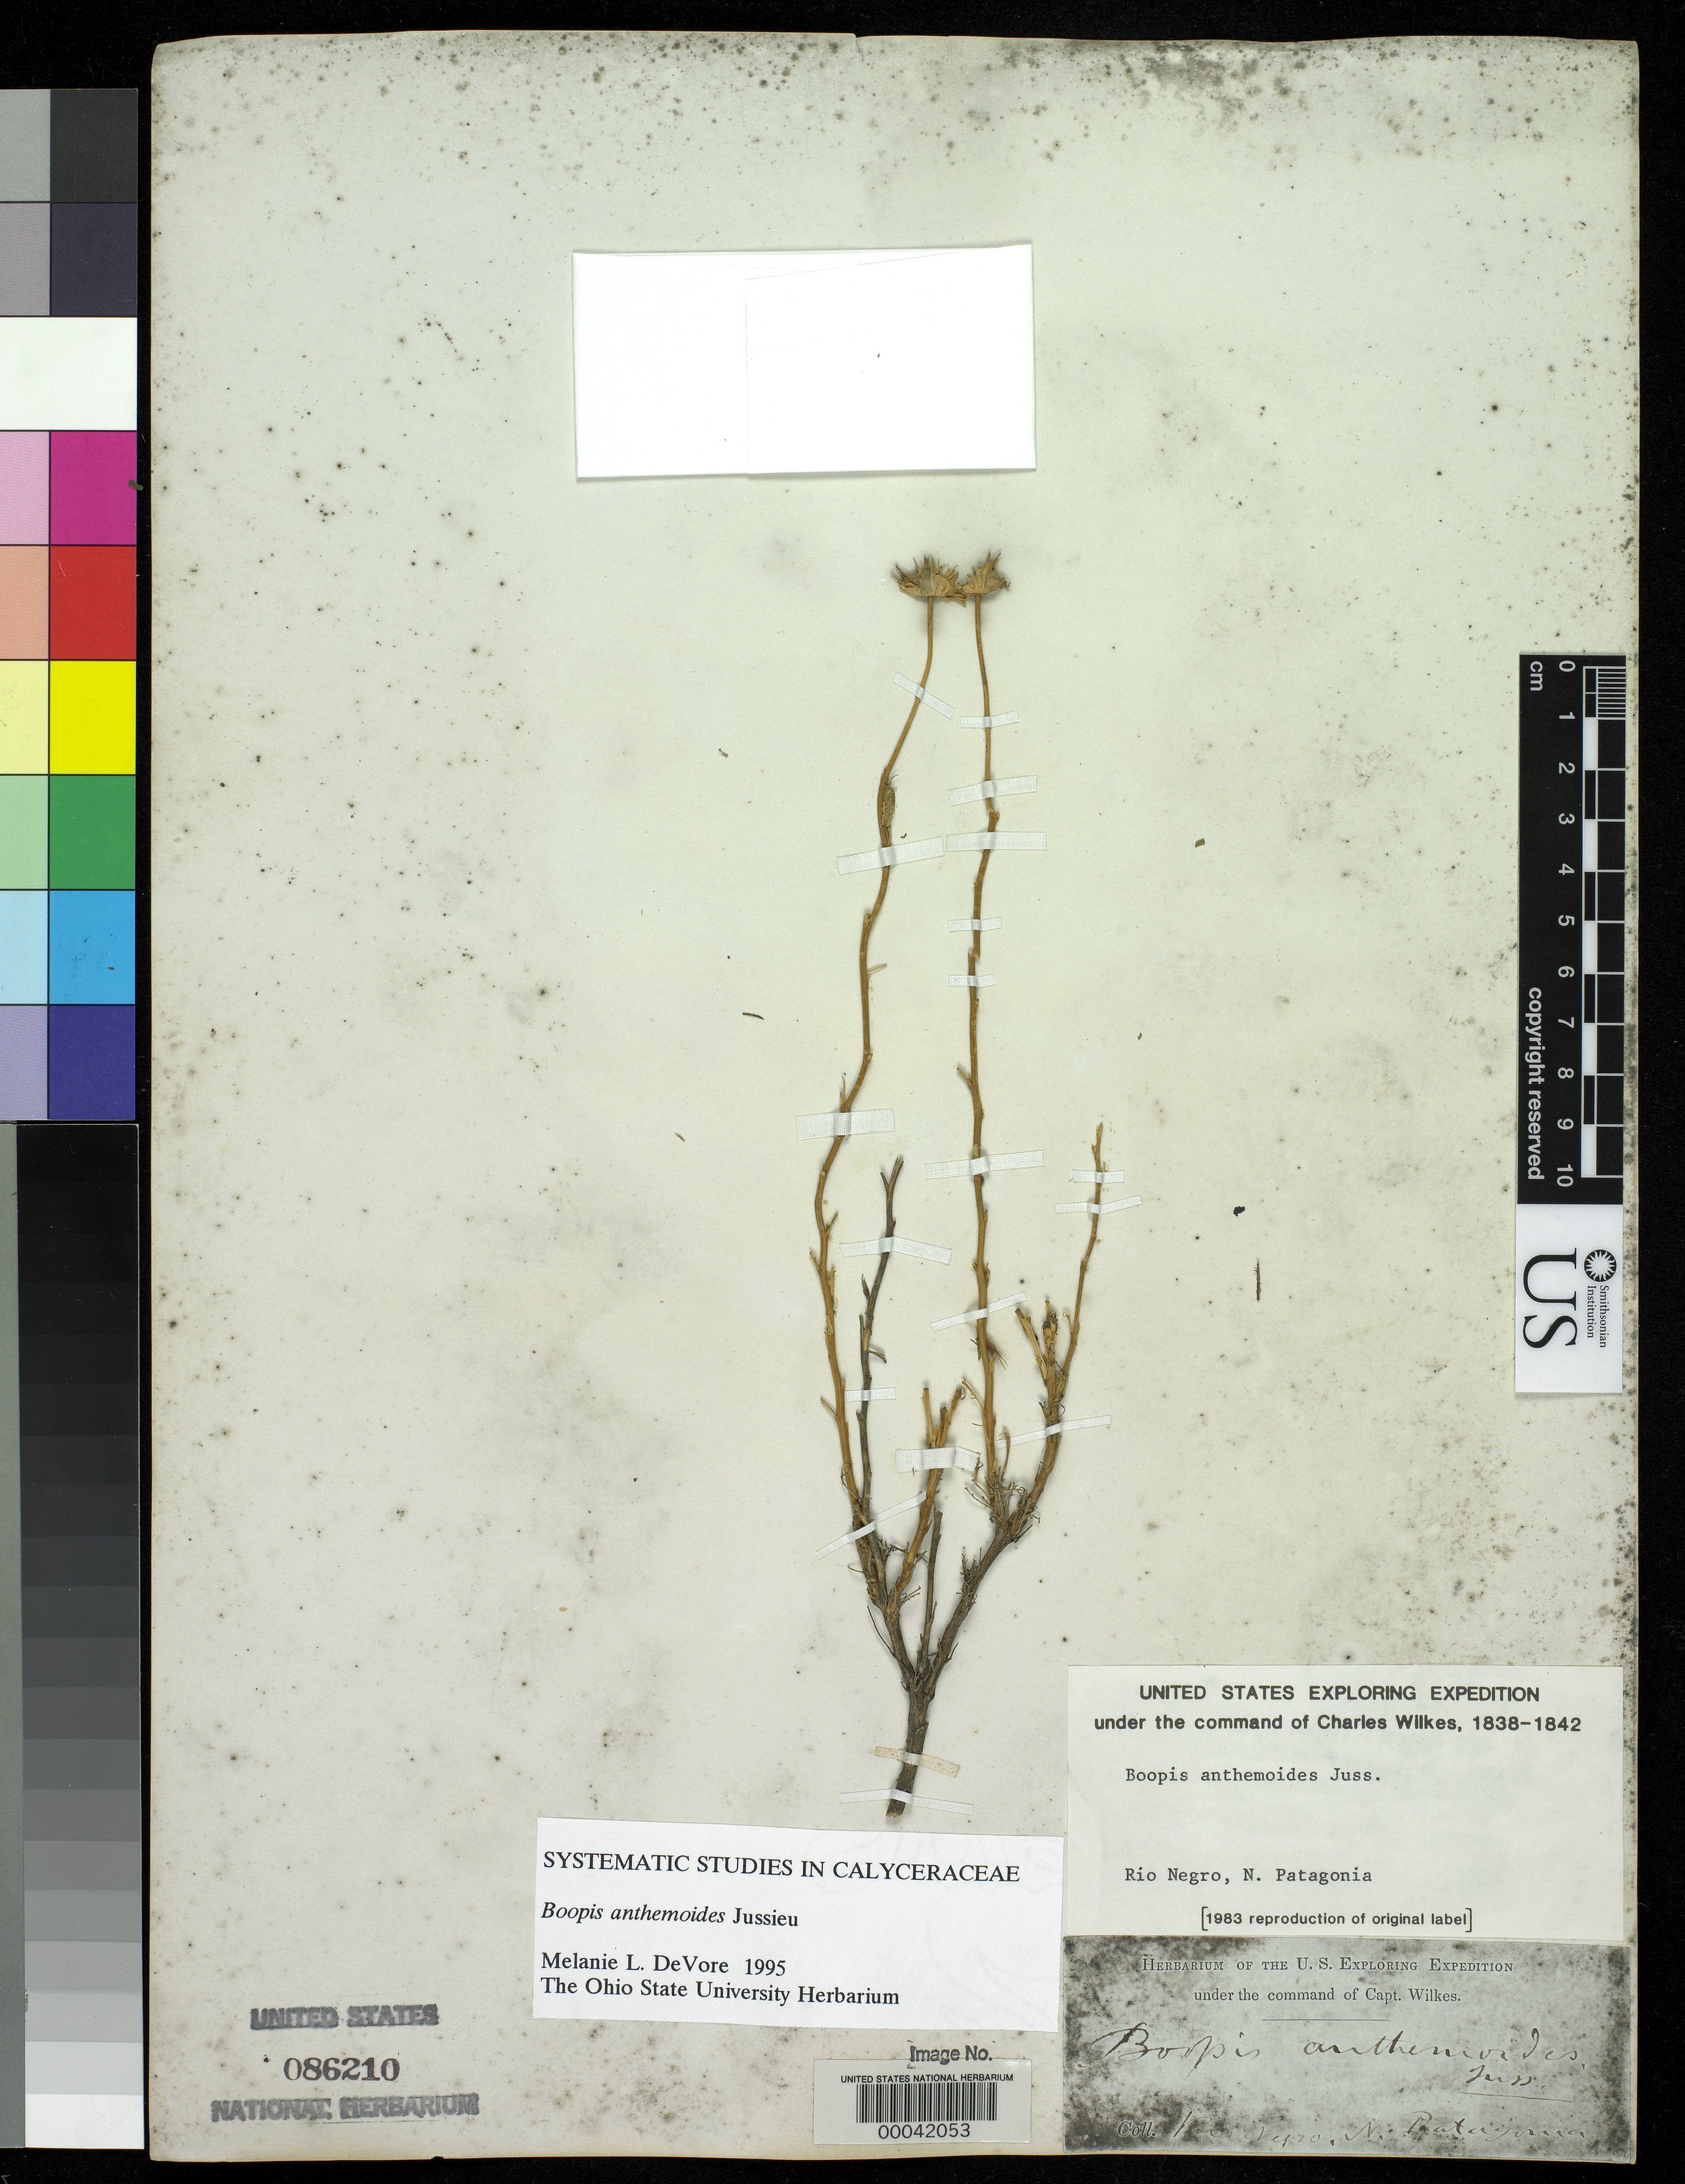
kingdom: Plantae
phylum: Tracheophyta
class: Magnoliopsida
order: Asterales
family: Calyceraceae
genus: Boopis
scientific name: Boopis anthemoides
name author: Juss.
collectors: Wilkes Explor. Exped.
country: Argentina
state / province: Río Negro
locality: N Patagonia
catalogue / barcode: US 86210